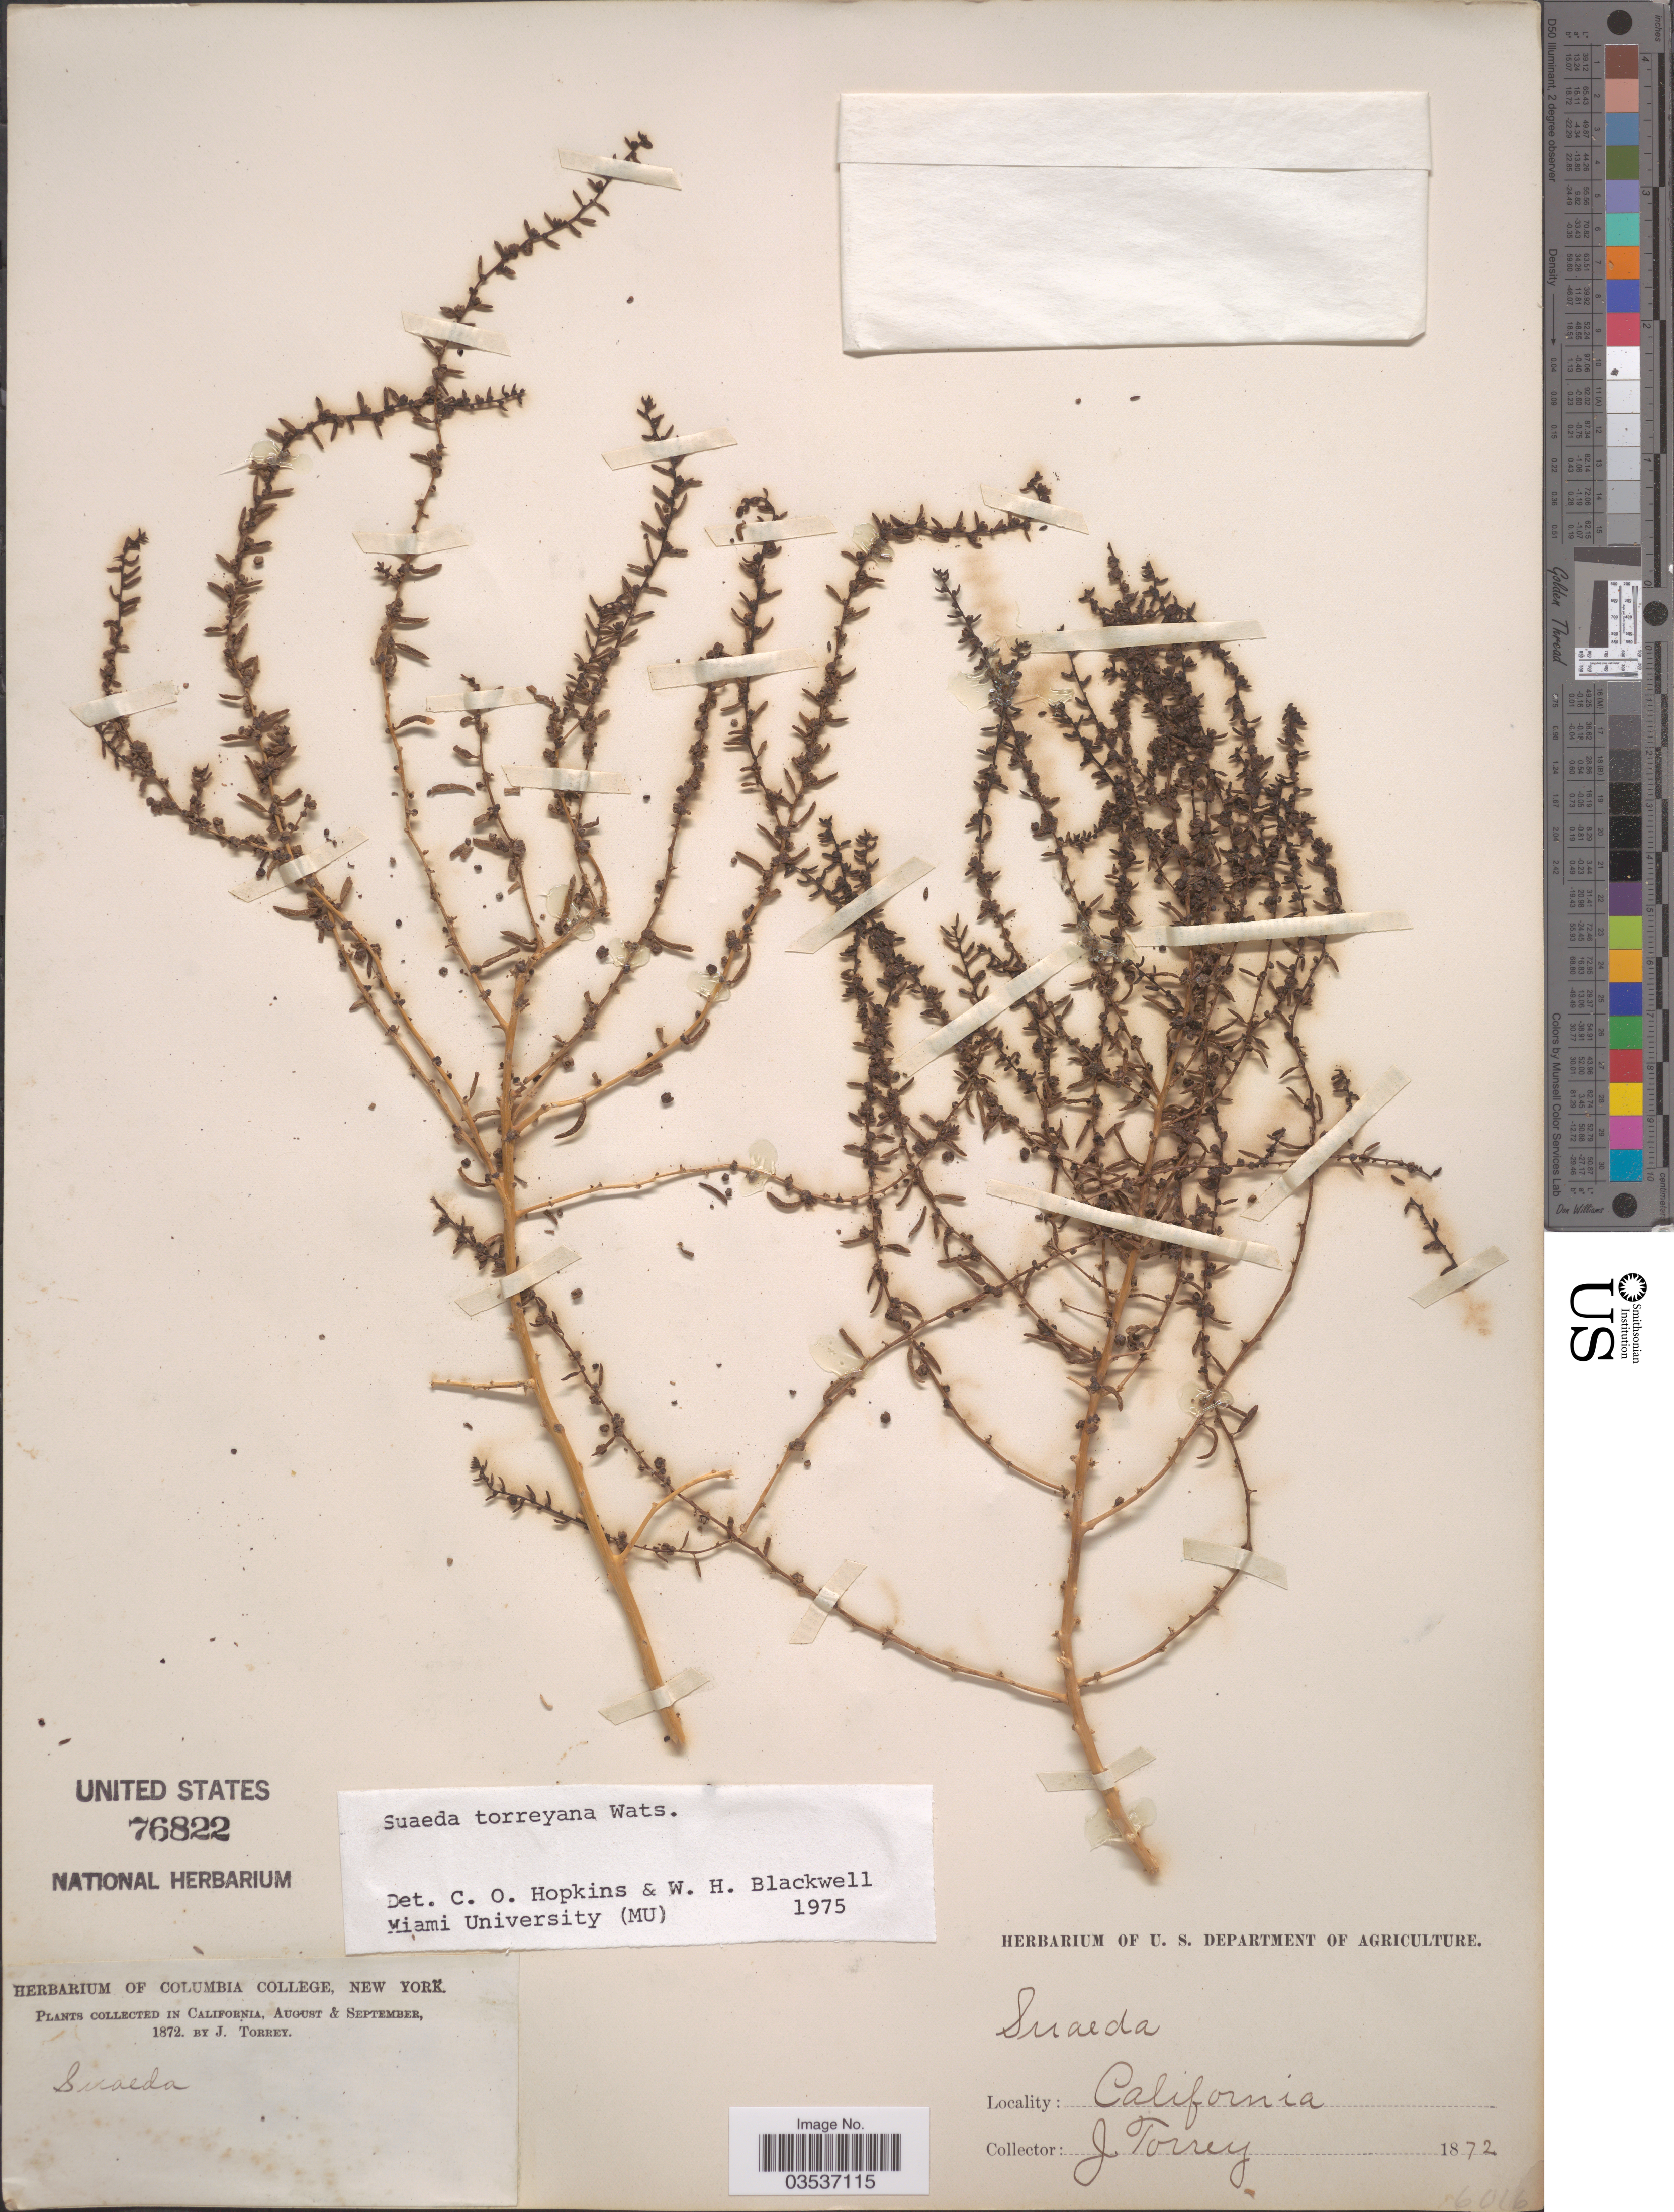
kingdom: Plantae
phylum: Tracheophyta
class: Magnoliopsida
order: Caryophyllales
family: Amaranthaceae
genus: Suaeda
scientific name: Suaeda torreyana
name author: S. Watson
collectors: J. Torrey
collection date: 1872-08/1872-09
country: United States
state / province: California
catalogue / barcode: US 76822